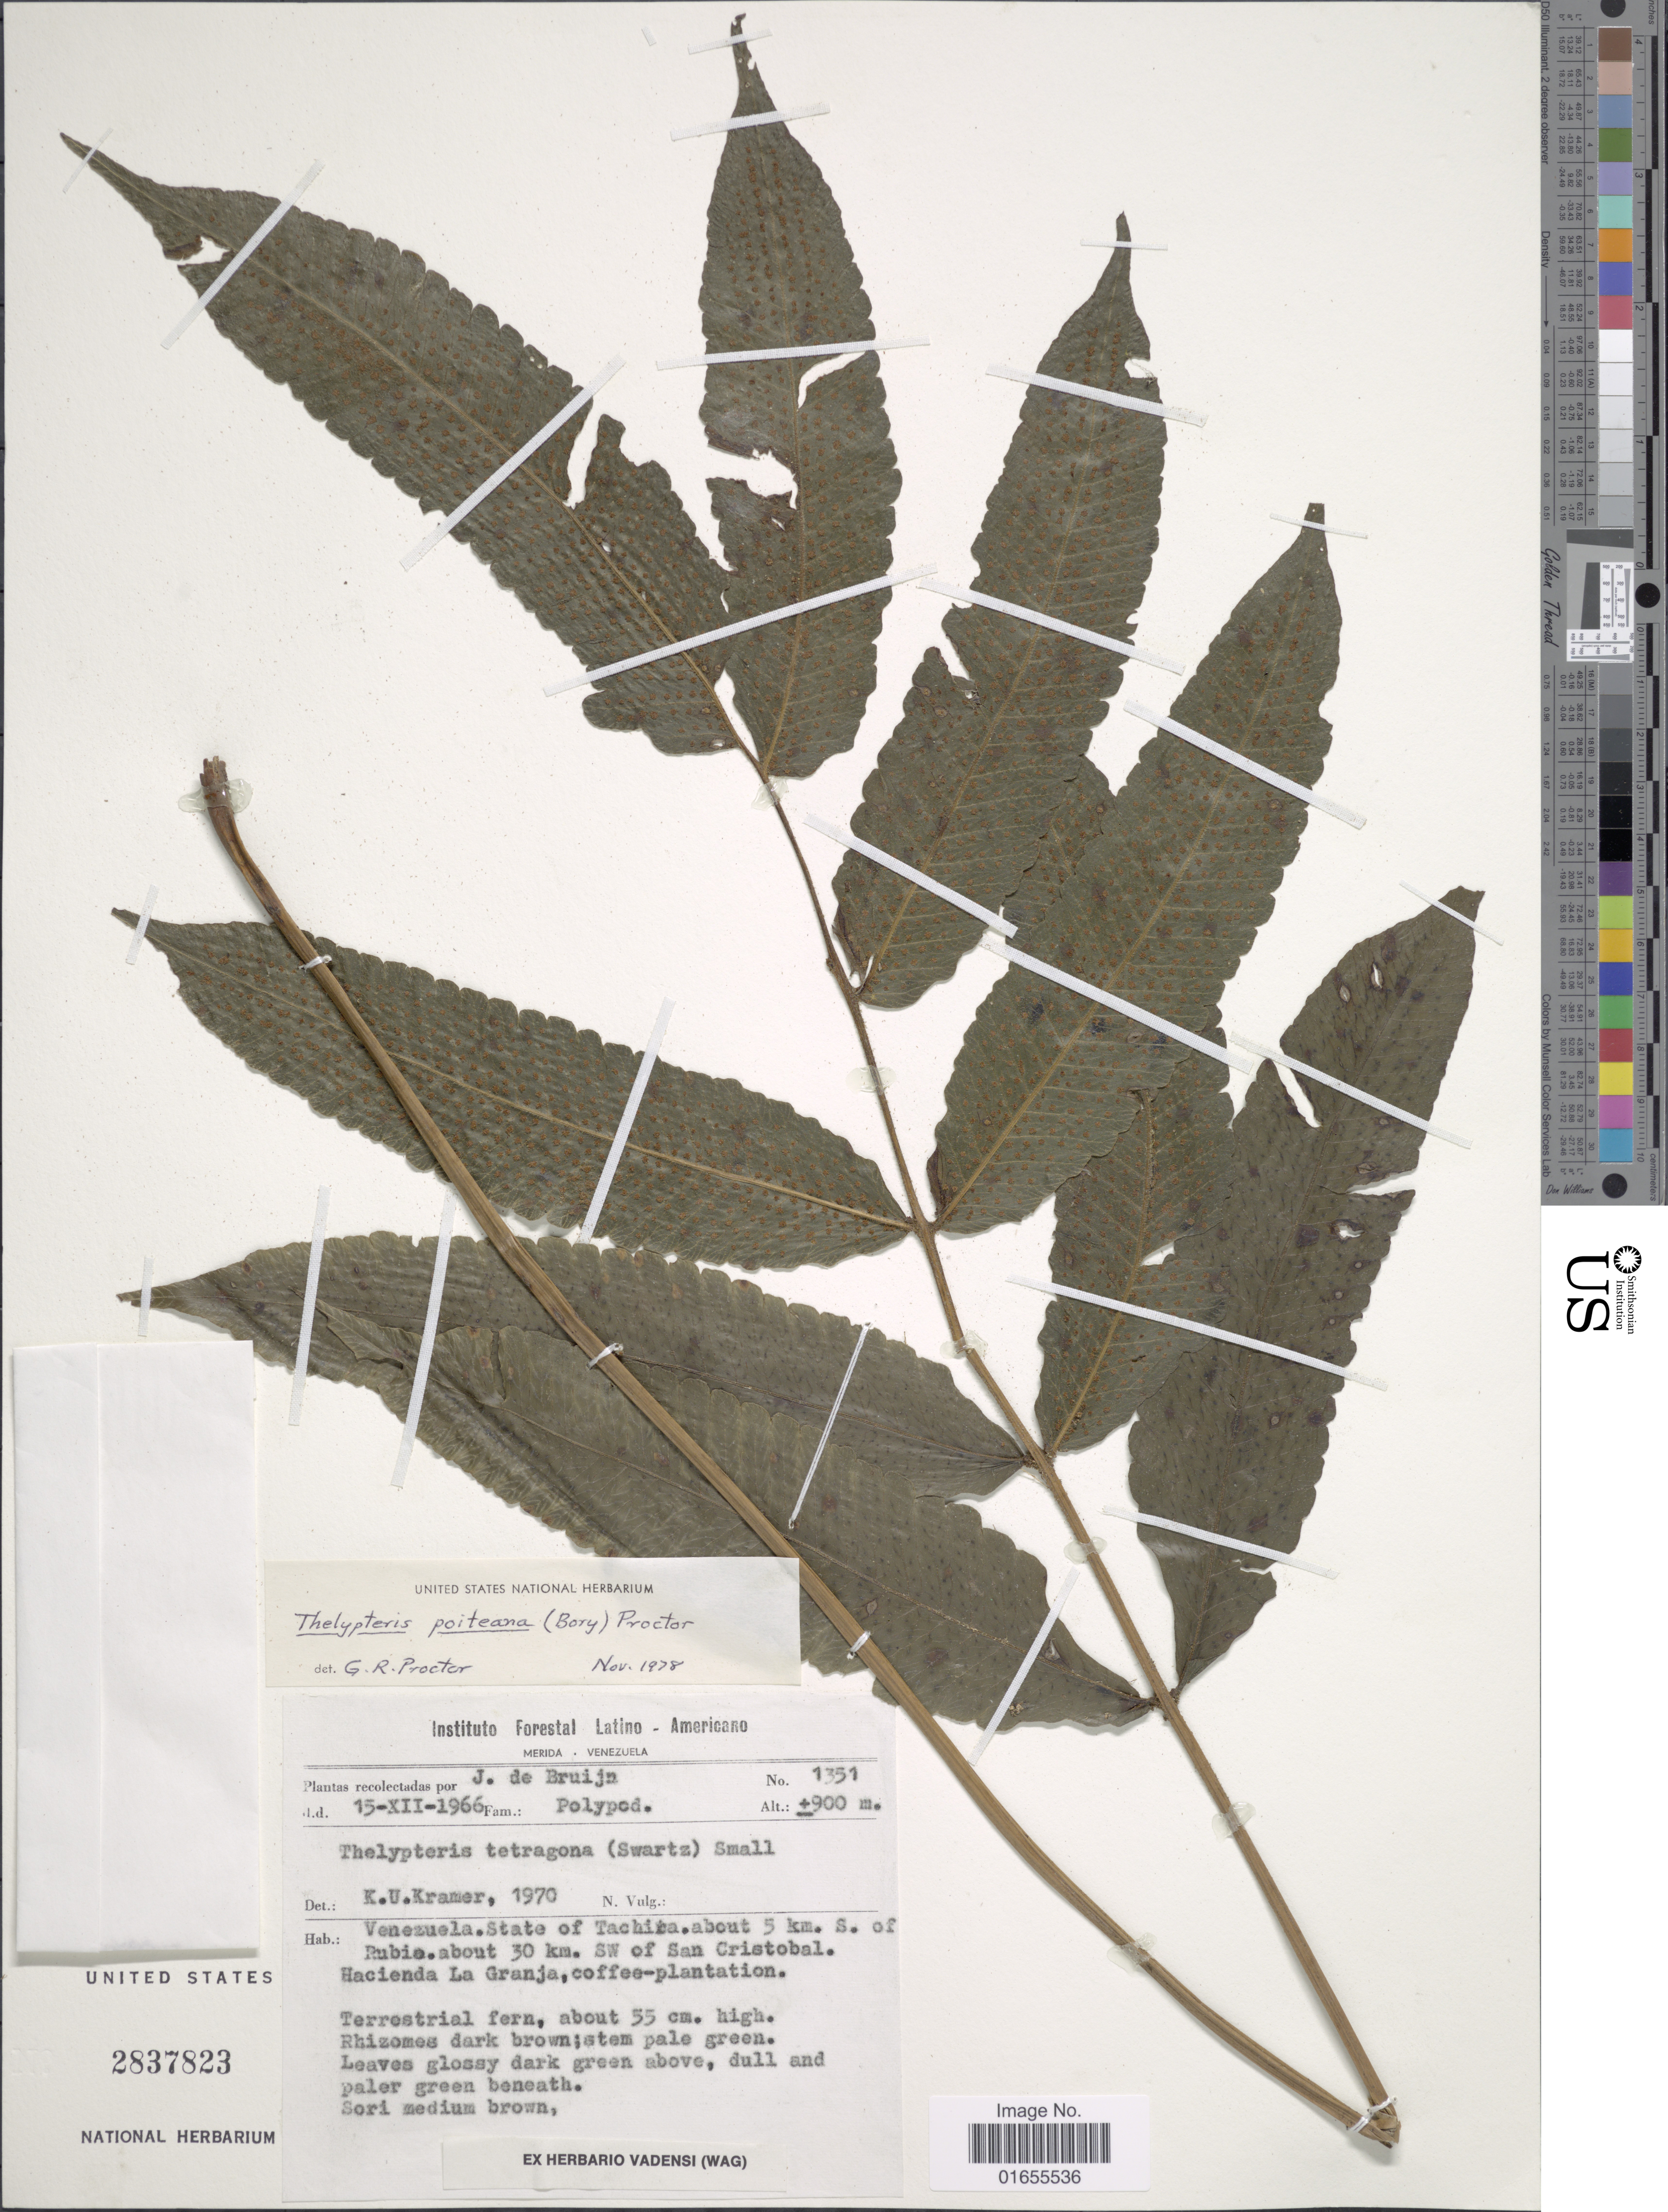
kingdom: Plantae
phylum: Tracheophyta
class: Polypodiopsida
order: Polypodiales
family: Thelypteridaceae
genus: Goniopteris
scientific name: Goniopteris poiteana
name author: (Bory) Ching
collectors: J. Bruijn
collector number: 1351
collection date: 1966-12-15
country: Venezuela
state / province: Mérida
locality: State of Tachira, about 5 km. S. of Rubie, about 30 km. SW of San Cristobal. Hacienda La Granja, coffee - plantation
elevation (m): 900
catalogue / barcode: US 2837823